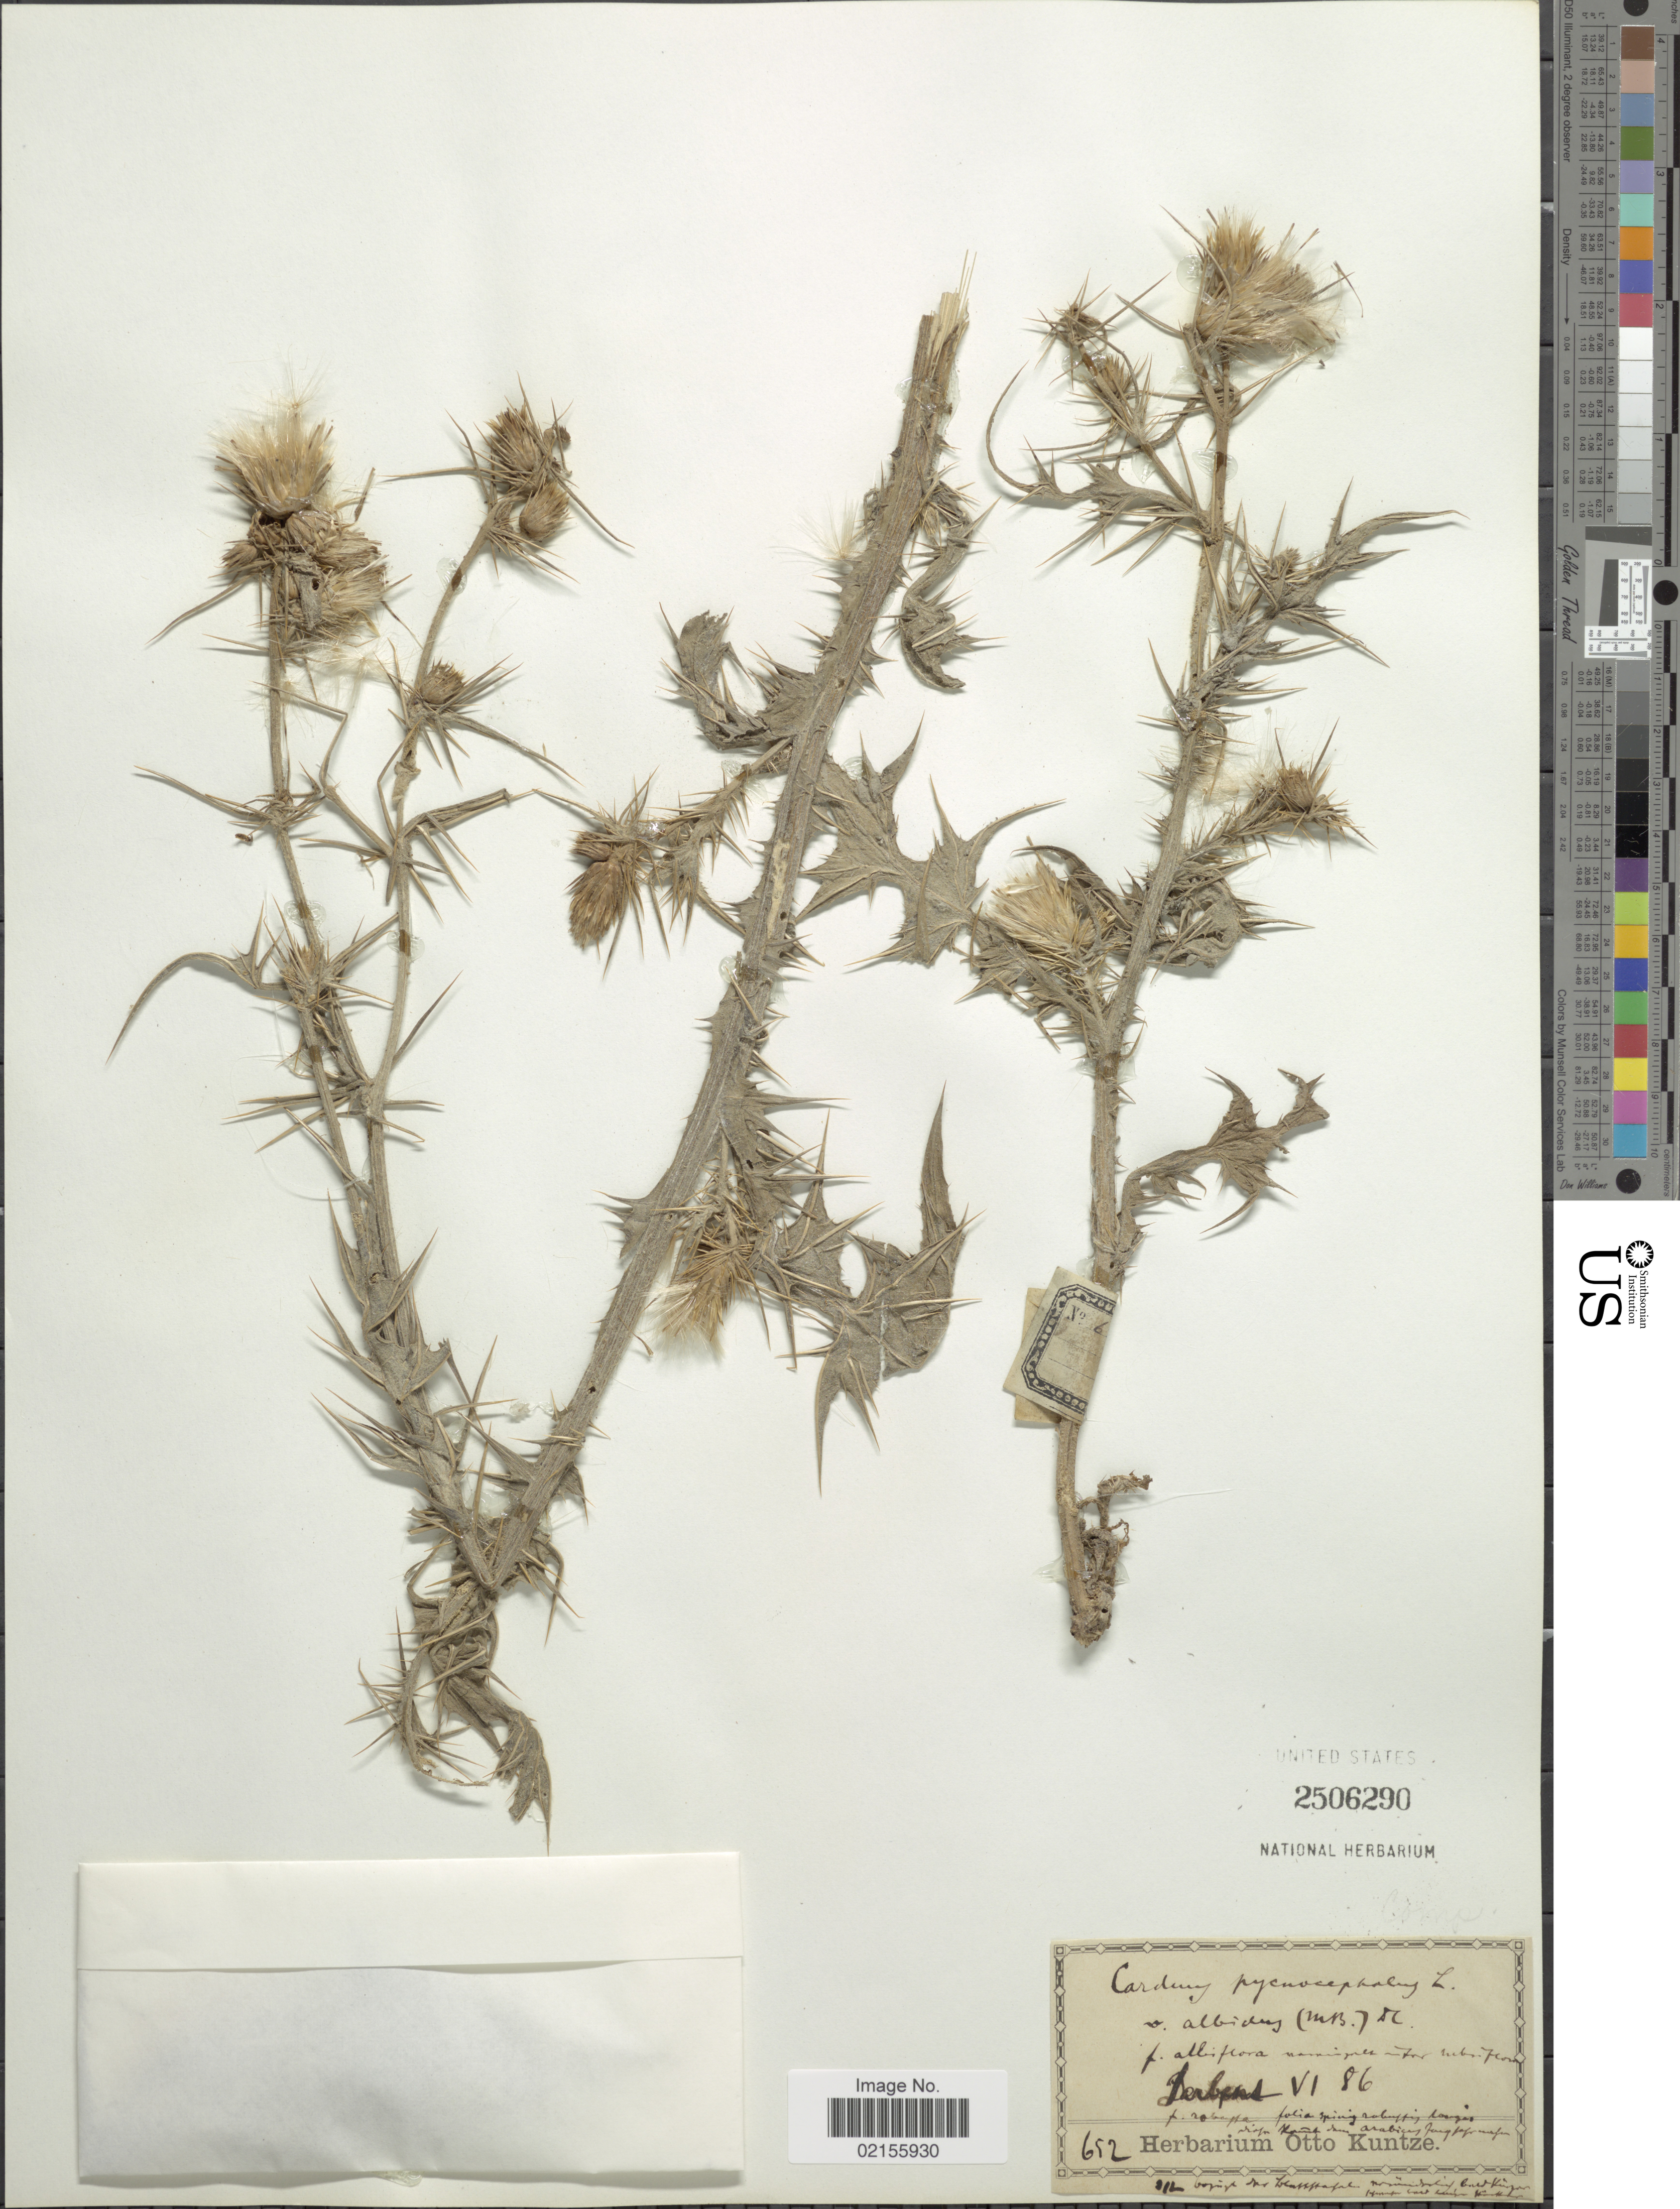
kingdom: Plantae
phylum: Tracheophyta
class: Magnoliopsida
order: Asterales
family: Asteraceae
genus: Carduus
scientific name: Carduus pycnocephalus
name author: L.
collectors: ex herb. Otto Kuntze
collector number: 652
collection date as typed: Transcribed d/m/y: /6/86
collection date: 1886-06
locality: Derbent [interpreted]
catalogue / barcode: US 2506290